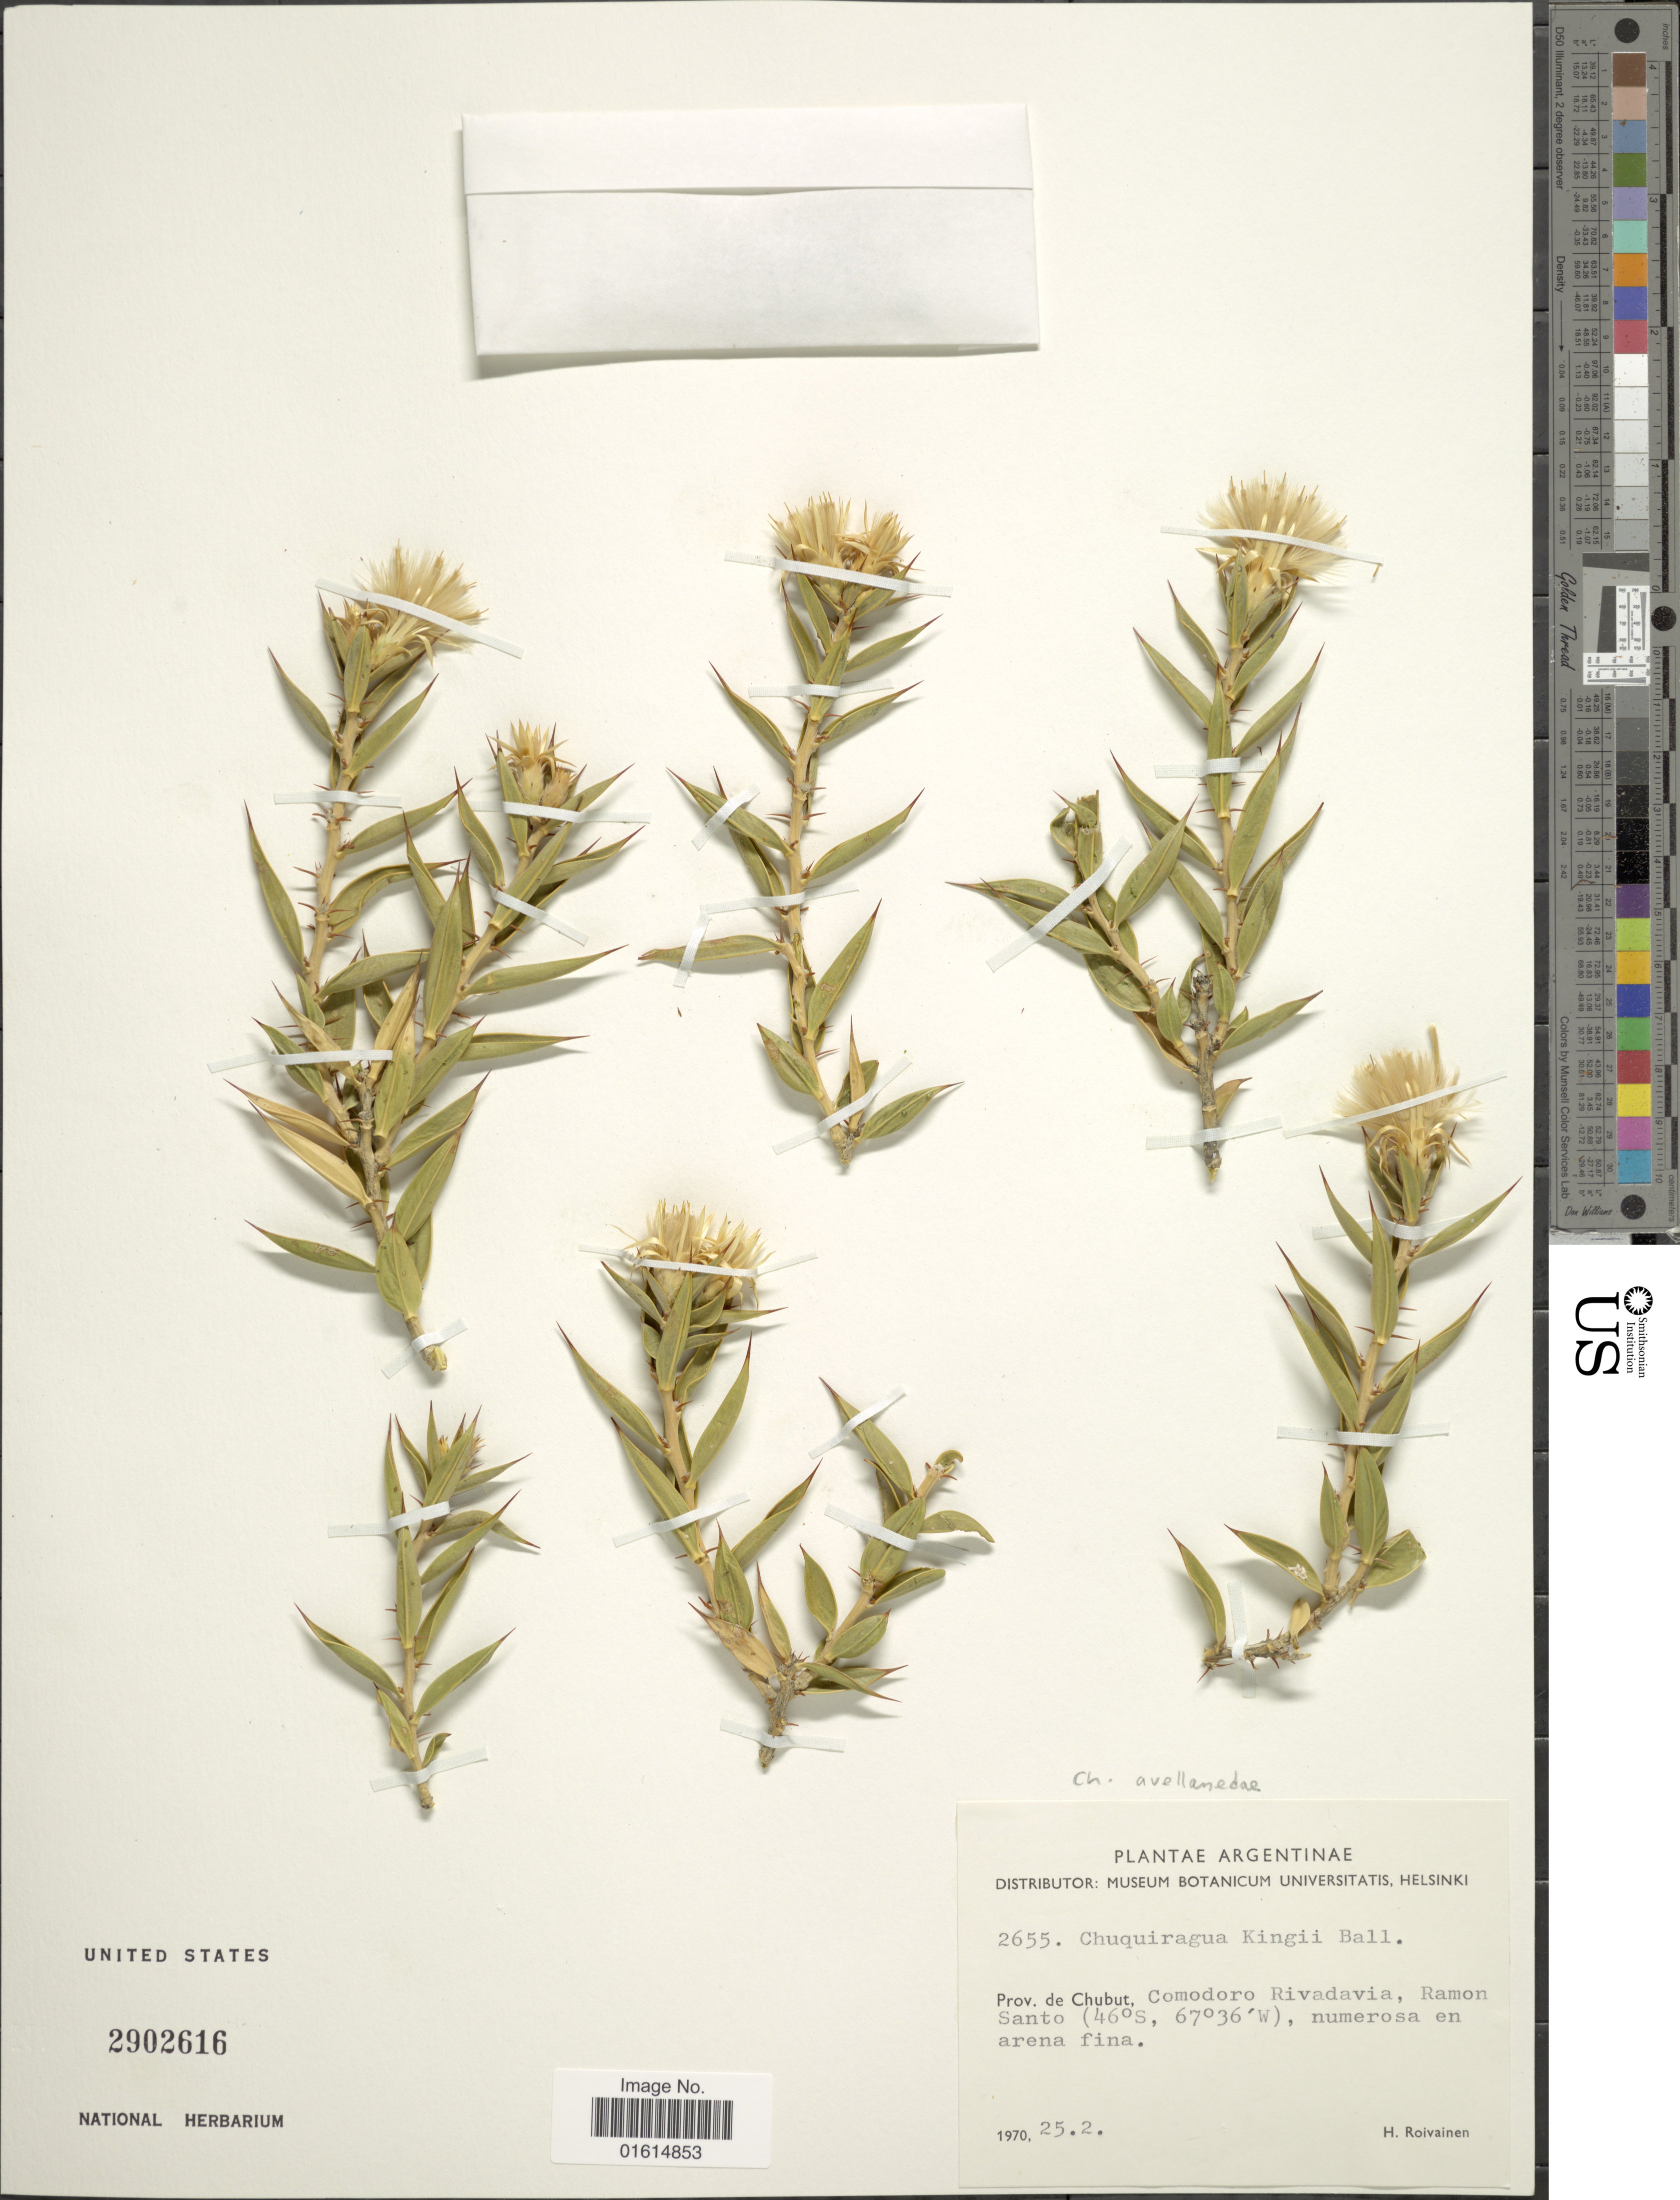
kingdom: Plantae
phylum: Tracheophyta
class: Magnoliopsida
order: Asterales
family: Asteraceae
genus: Chuquiraga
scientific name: Chuquiraga avellanedae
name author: Lorentz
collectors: H. Roivainen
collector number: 2655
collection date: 1970-02-25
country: Argentina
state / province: Chubut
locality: Prov. de Chubut, Comodoro Rivadavia, Ramon Santo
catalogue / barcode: US 2902616